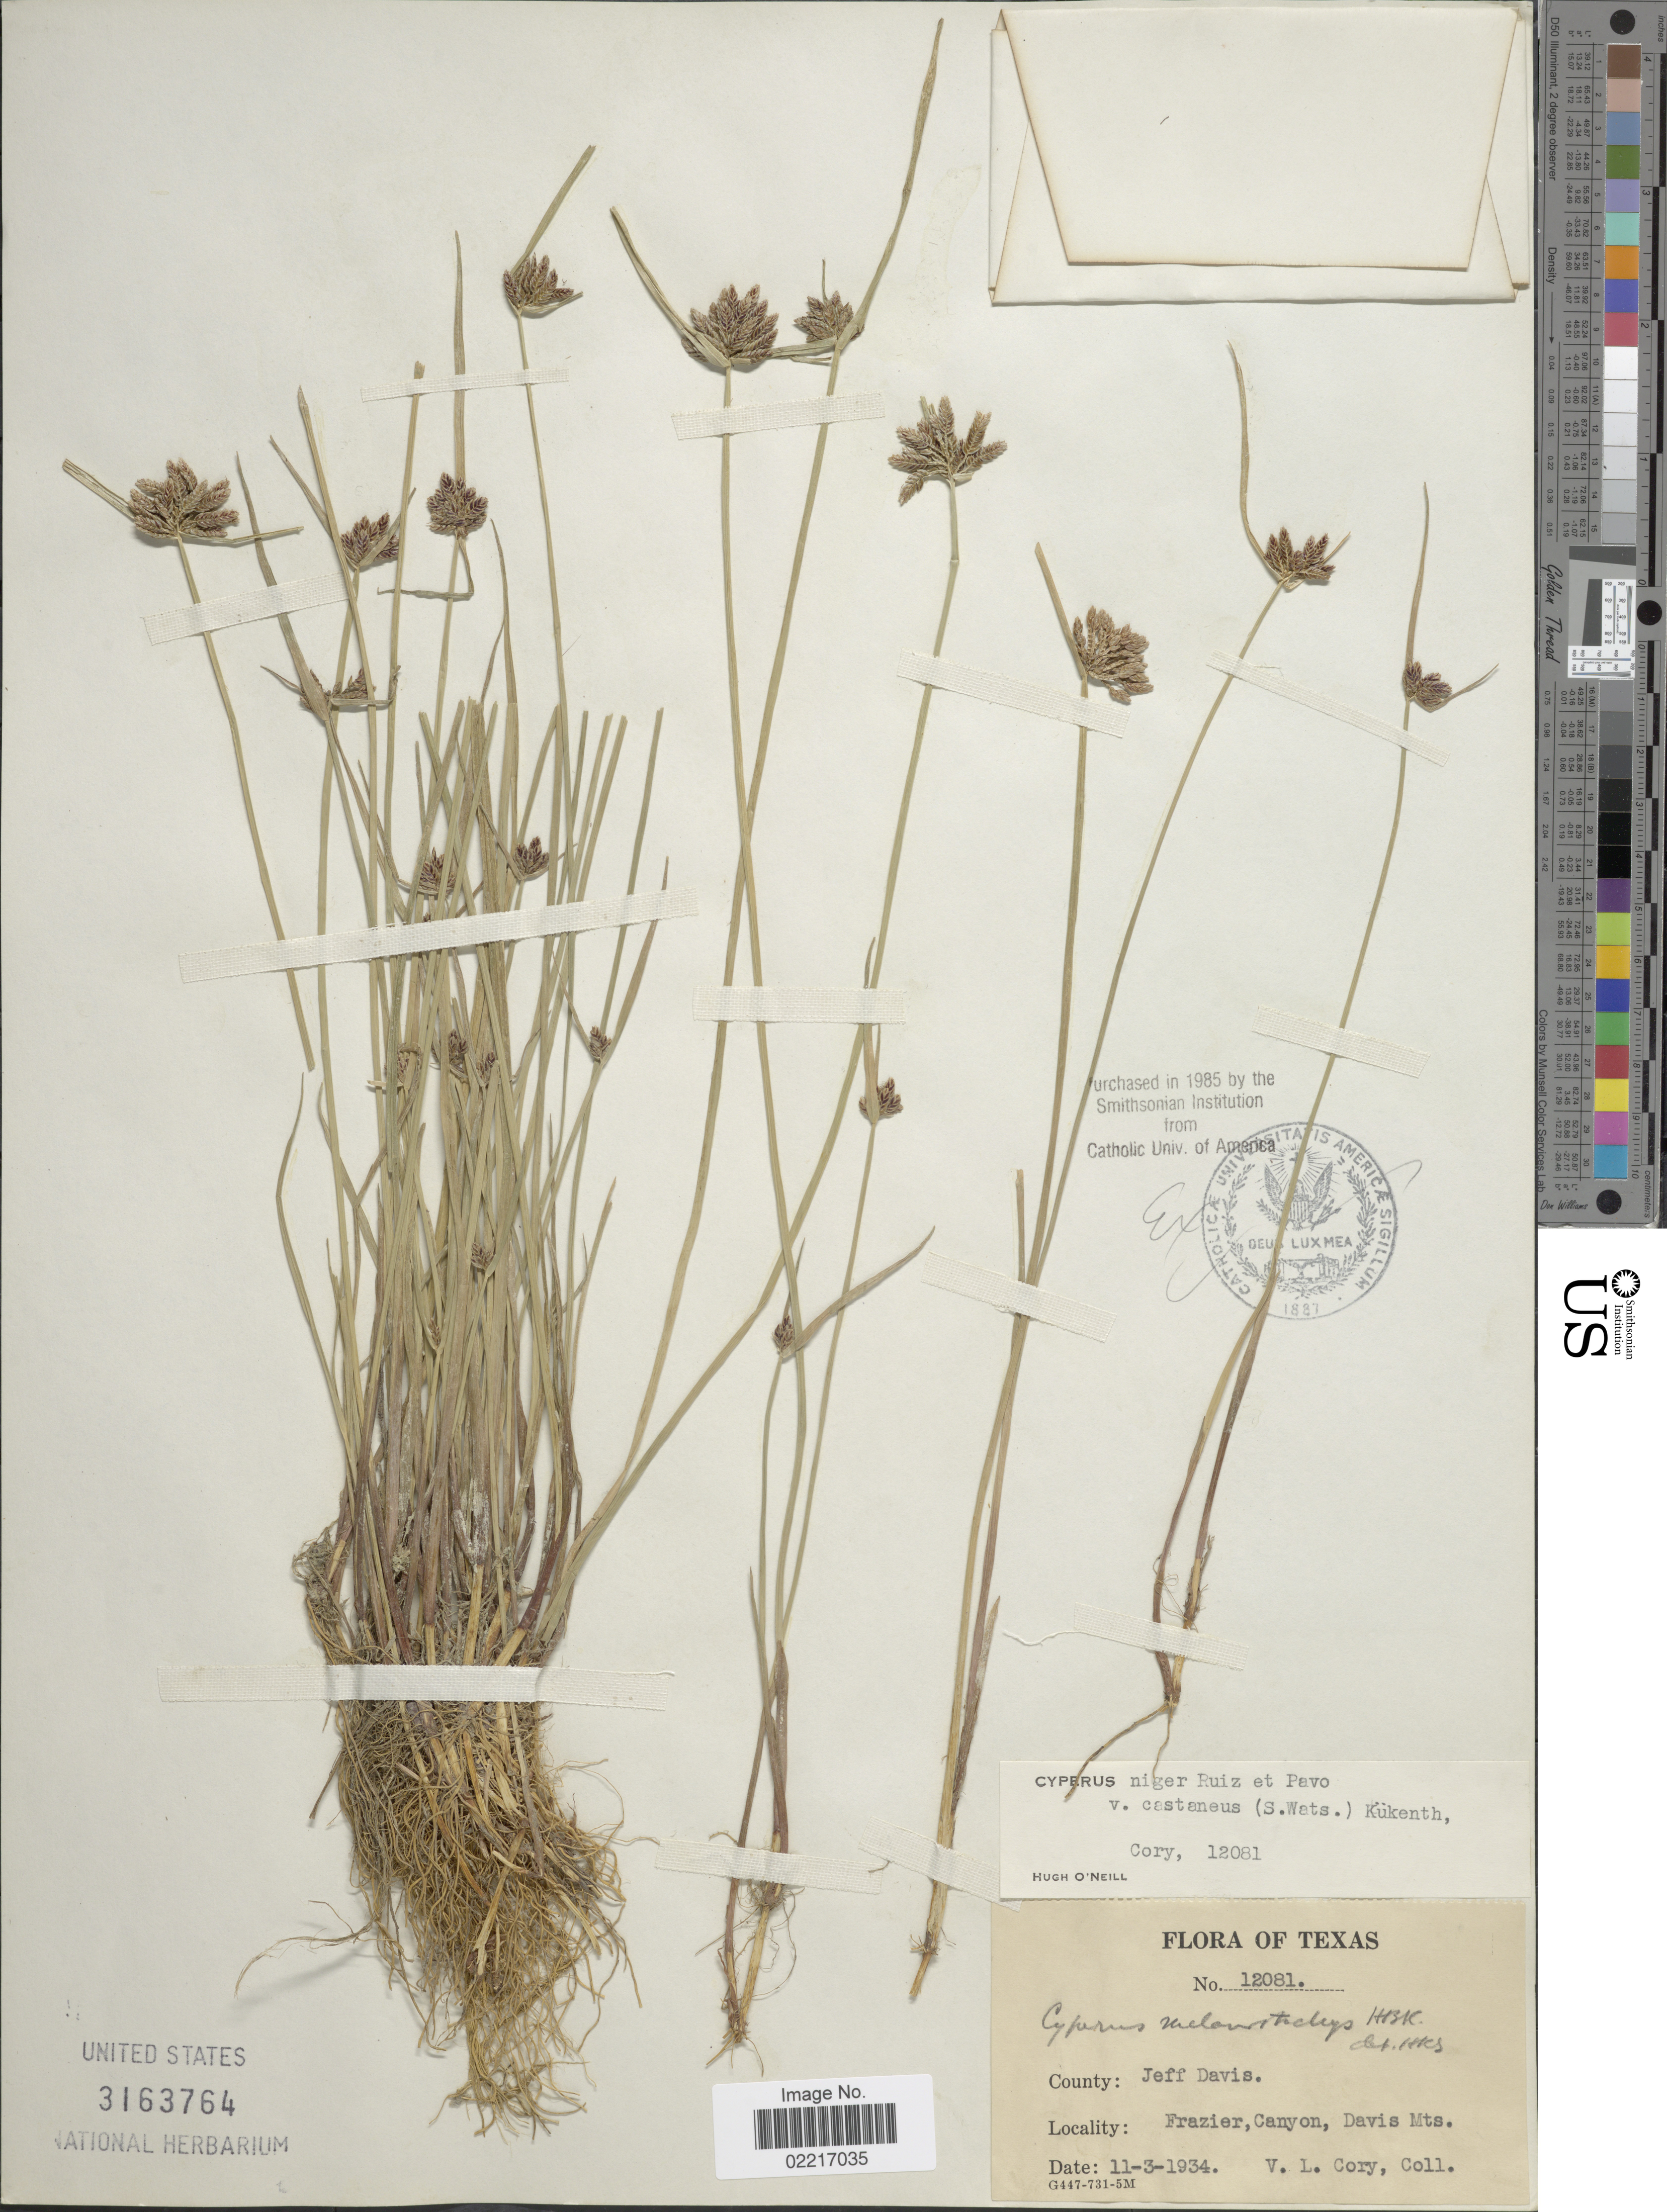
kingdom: Plantae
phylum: Tracheophyta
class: Liliopsida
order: Poales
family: Cyperaceae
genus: Cyperus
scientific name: Cyperus niger var. capitatus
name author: (Britton) O'Neill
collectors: V. Cory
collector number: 12081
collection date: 1934-11-03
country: United States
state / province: Texas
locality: County: Jeff Davis, Frazier, Canyon, Davis Mts.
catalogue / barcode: US 3163764